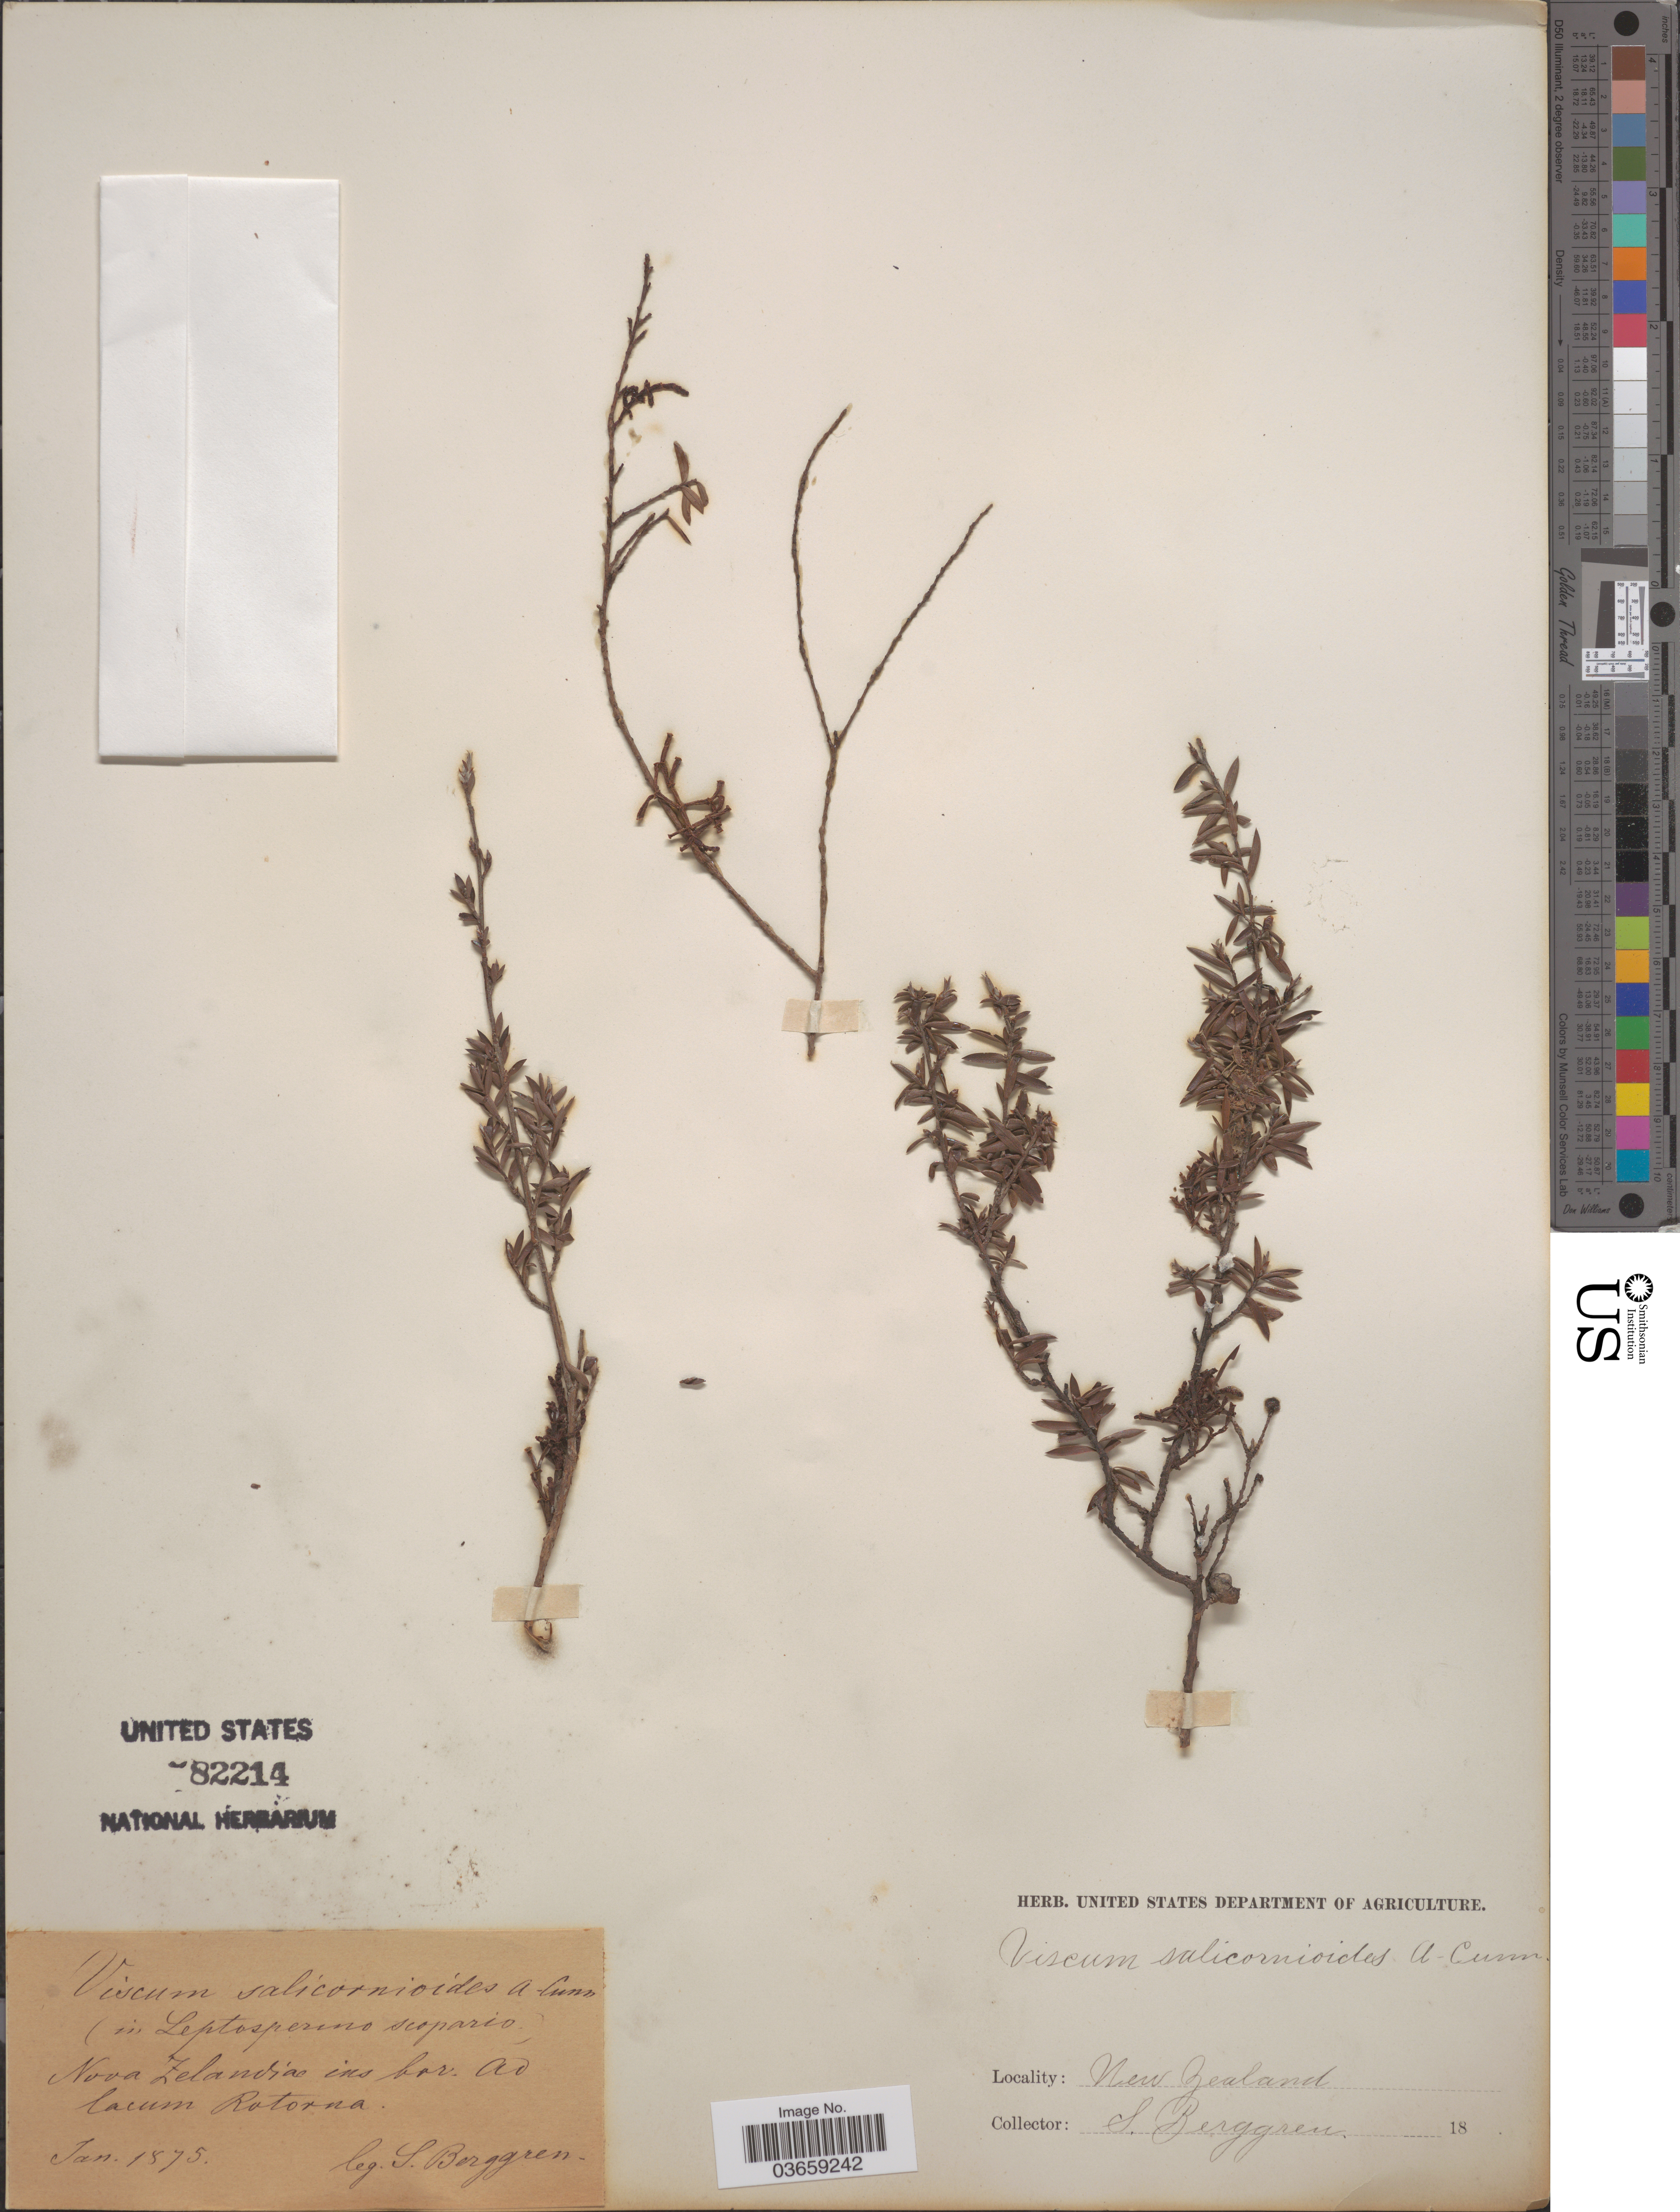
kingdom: Plantae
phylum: Tracheophyta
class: Magnoliopsida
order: Santalales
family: Viscaceae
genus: Viscum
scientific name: Viscum salicornioides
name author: A. Cunn.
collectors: S. Berggren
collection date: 1875-01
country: New Zealand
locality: Nova Zelandiae ins bor. ad lacum Rotorua.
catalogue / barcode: US 82214